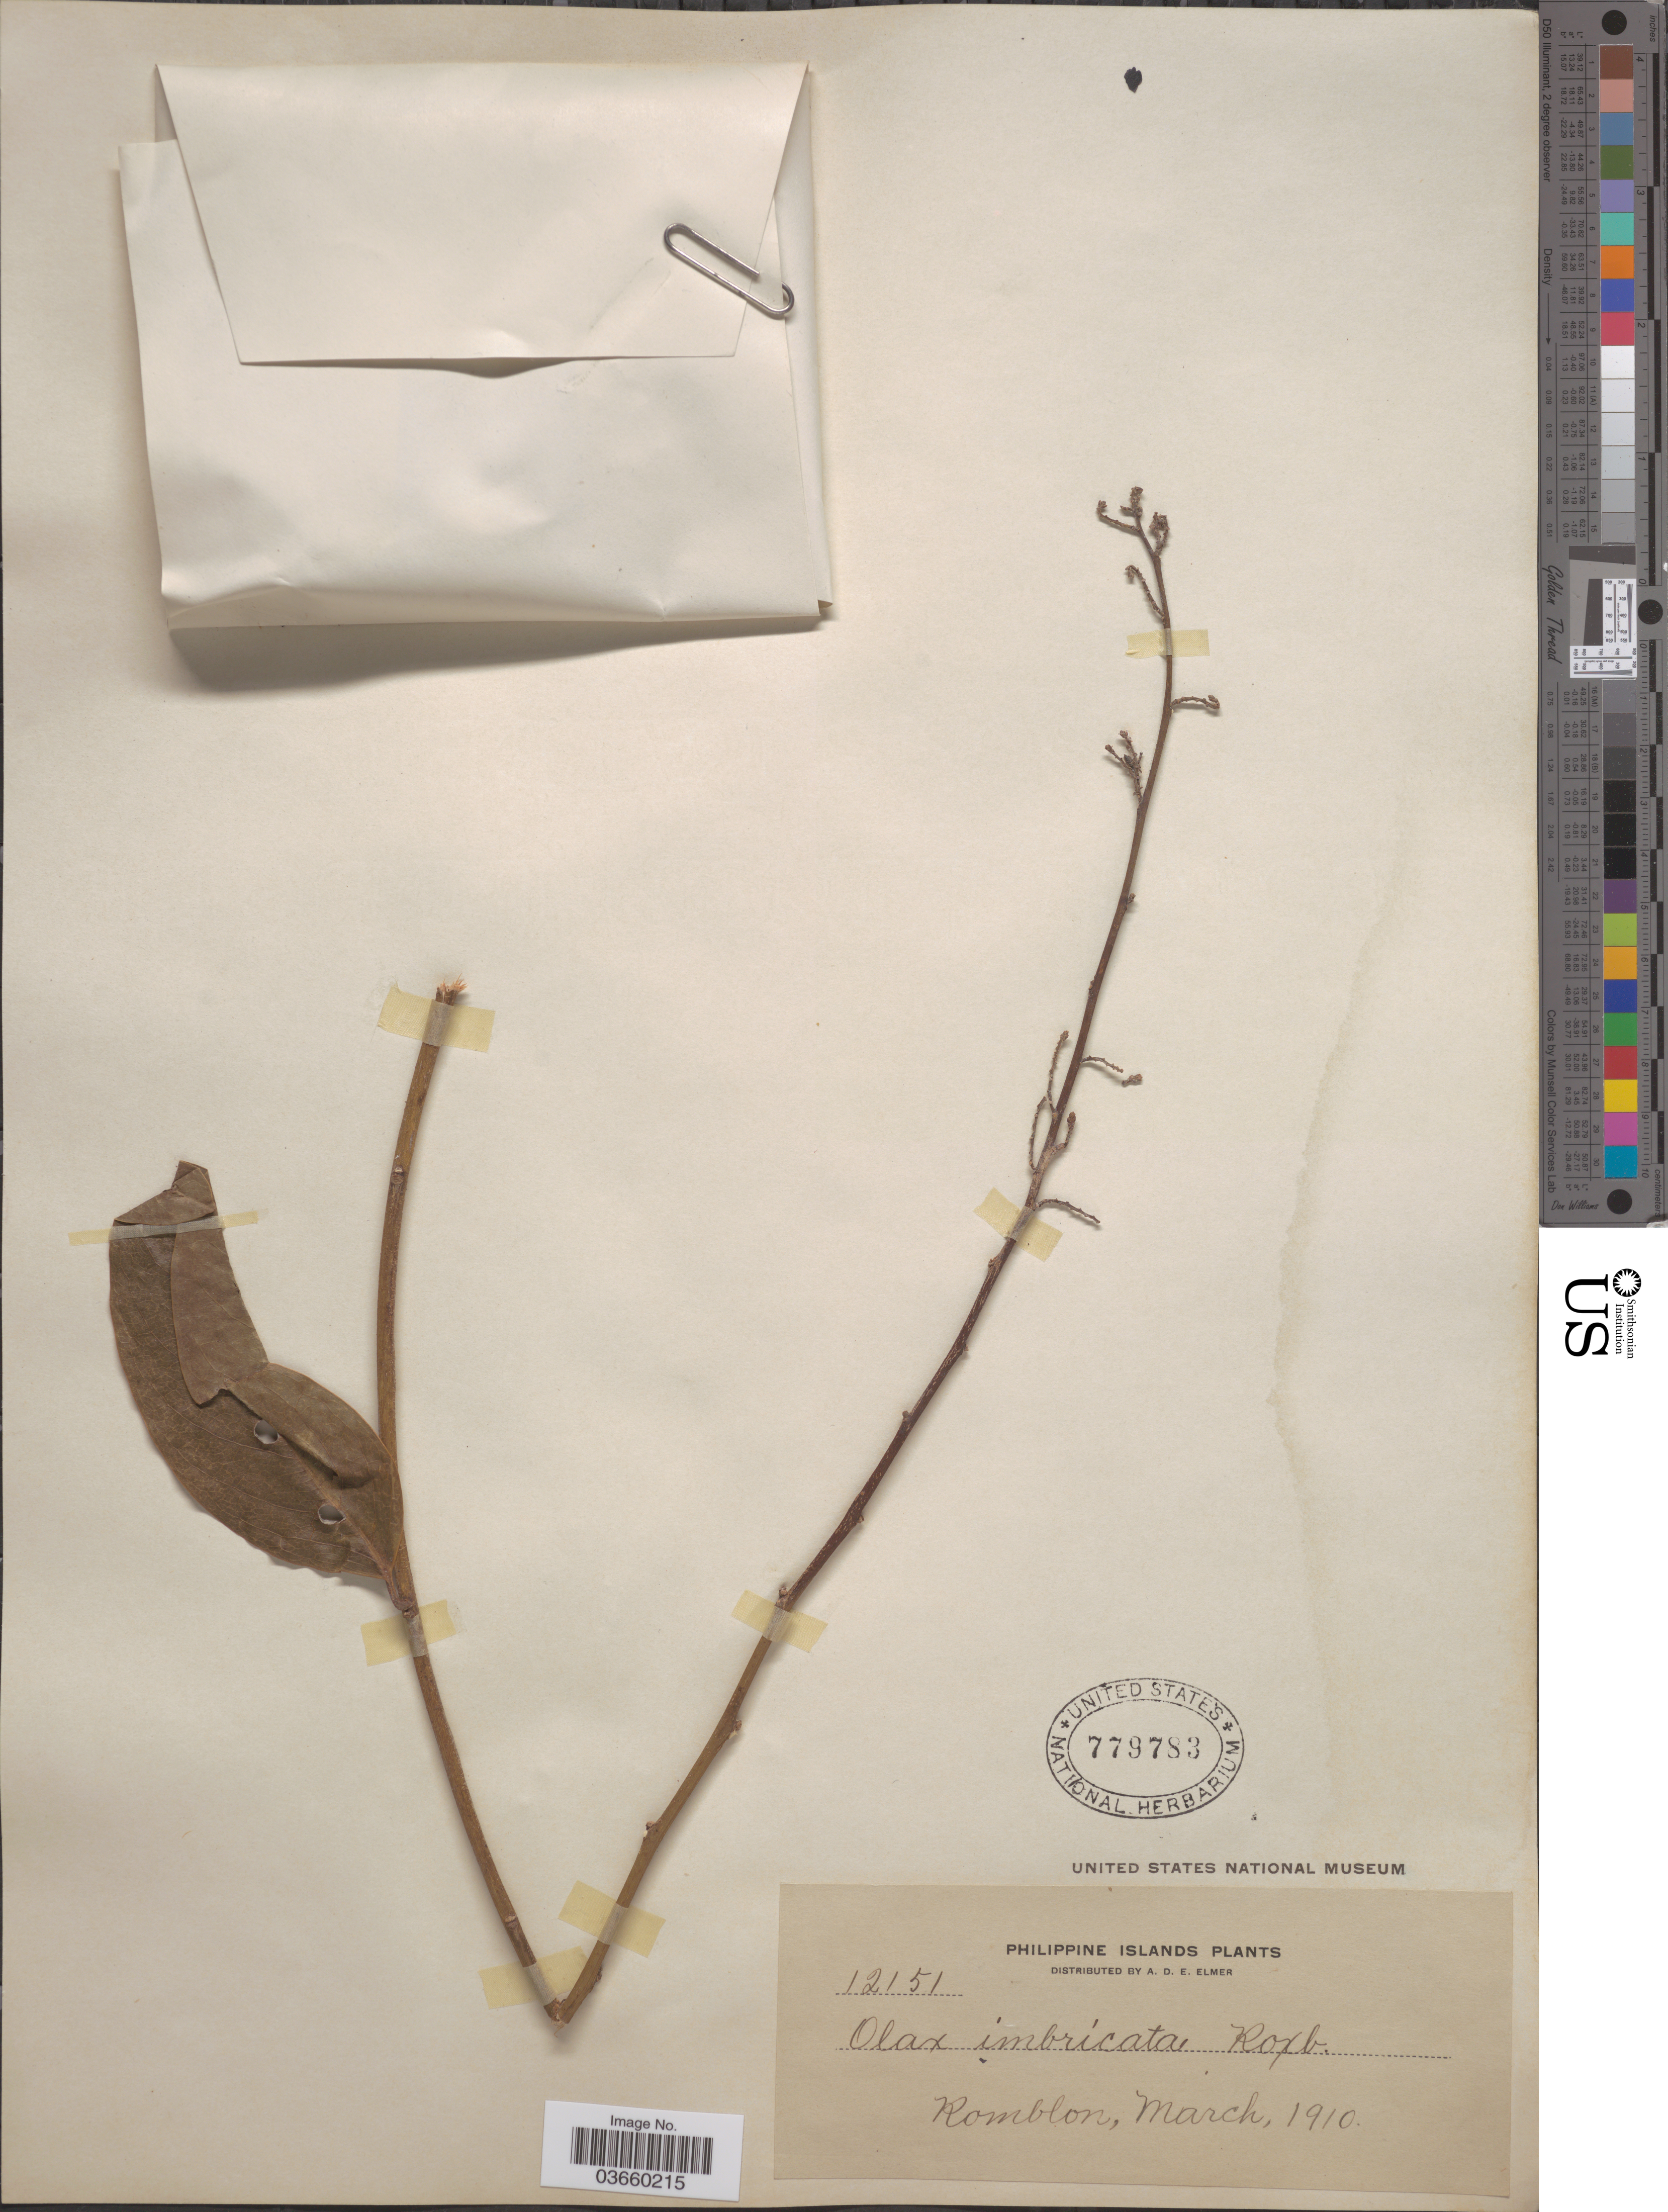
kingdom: Plantae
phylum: Tracheophyta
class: Magnoliopsida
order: Santalales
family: Olacaceae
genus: Olax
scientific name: Olax imbricata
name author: Roxb.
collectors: A. D. E. Elmer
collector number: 12151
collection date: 1910-03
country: Philippines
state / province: Mimaropa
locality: Philippine Islands. Romblon.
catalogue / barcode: US 779783